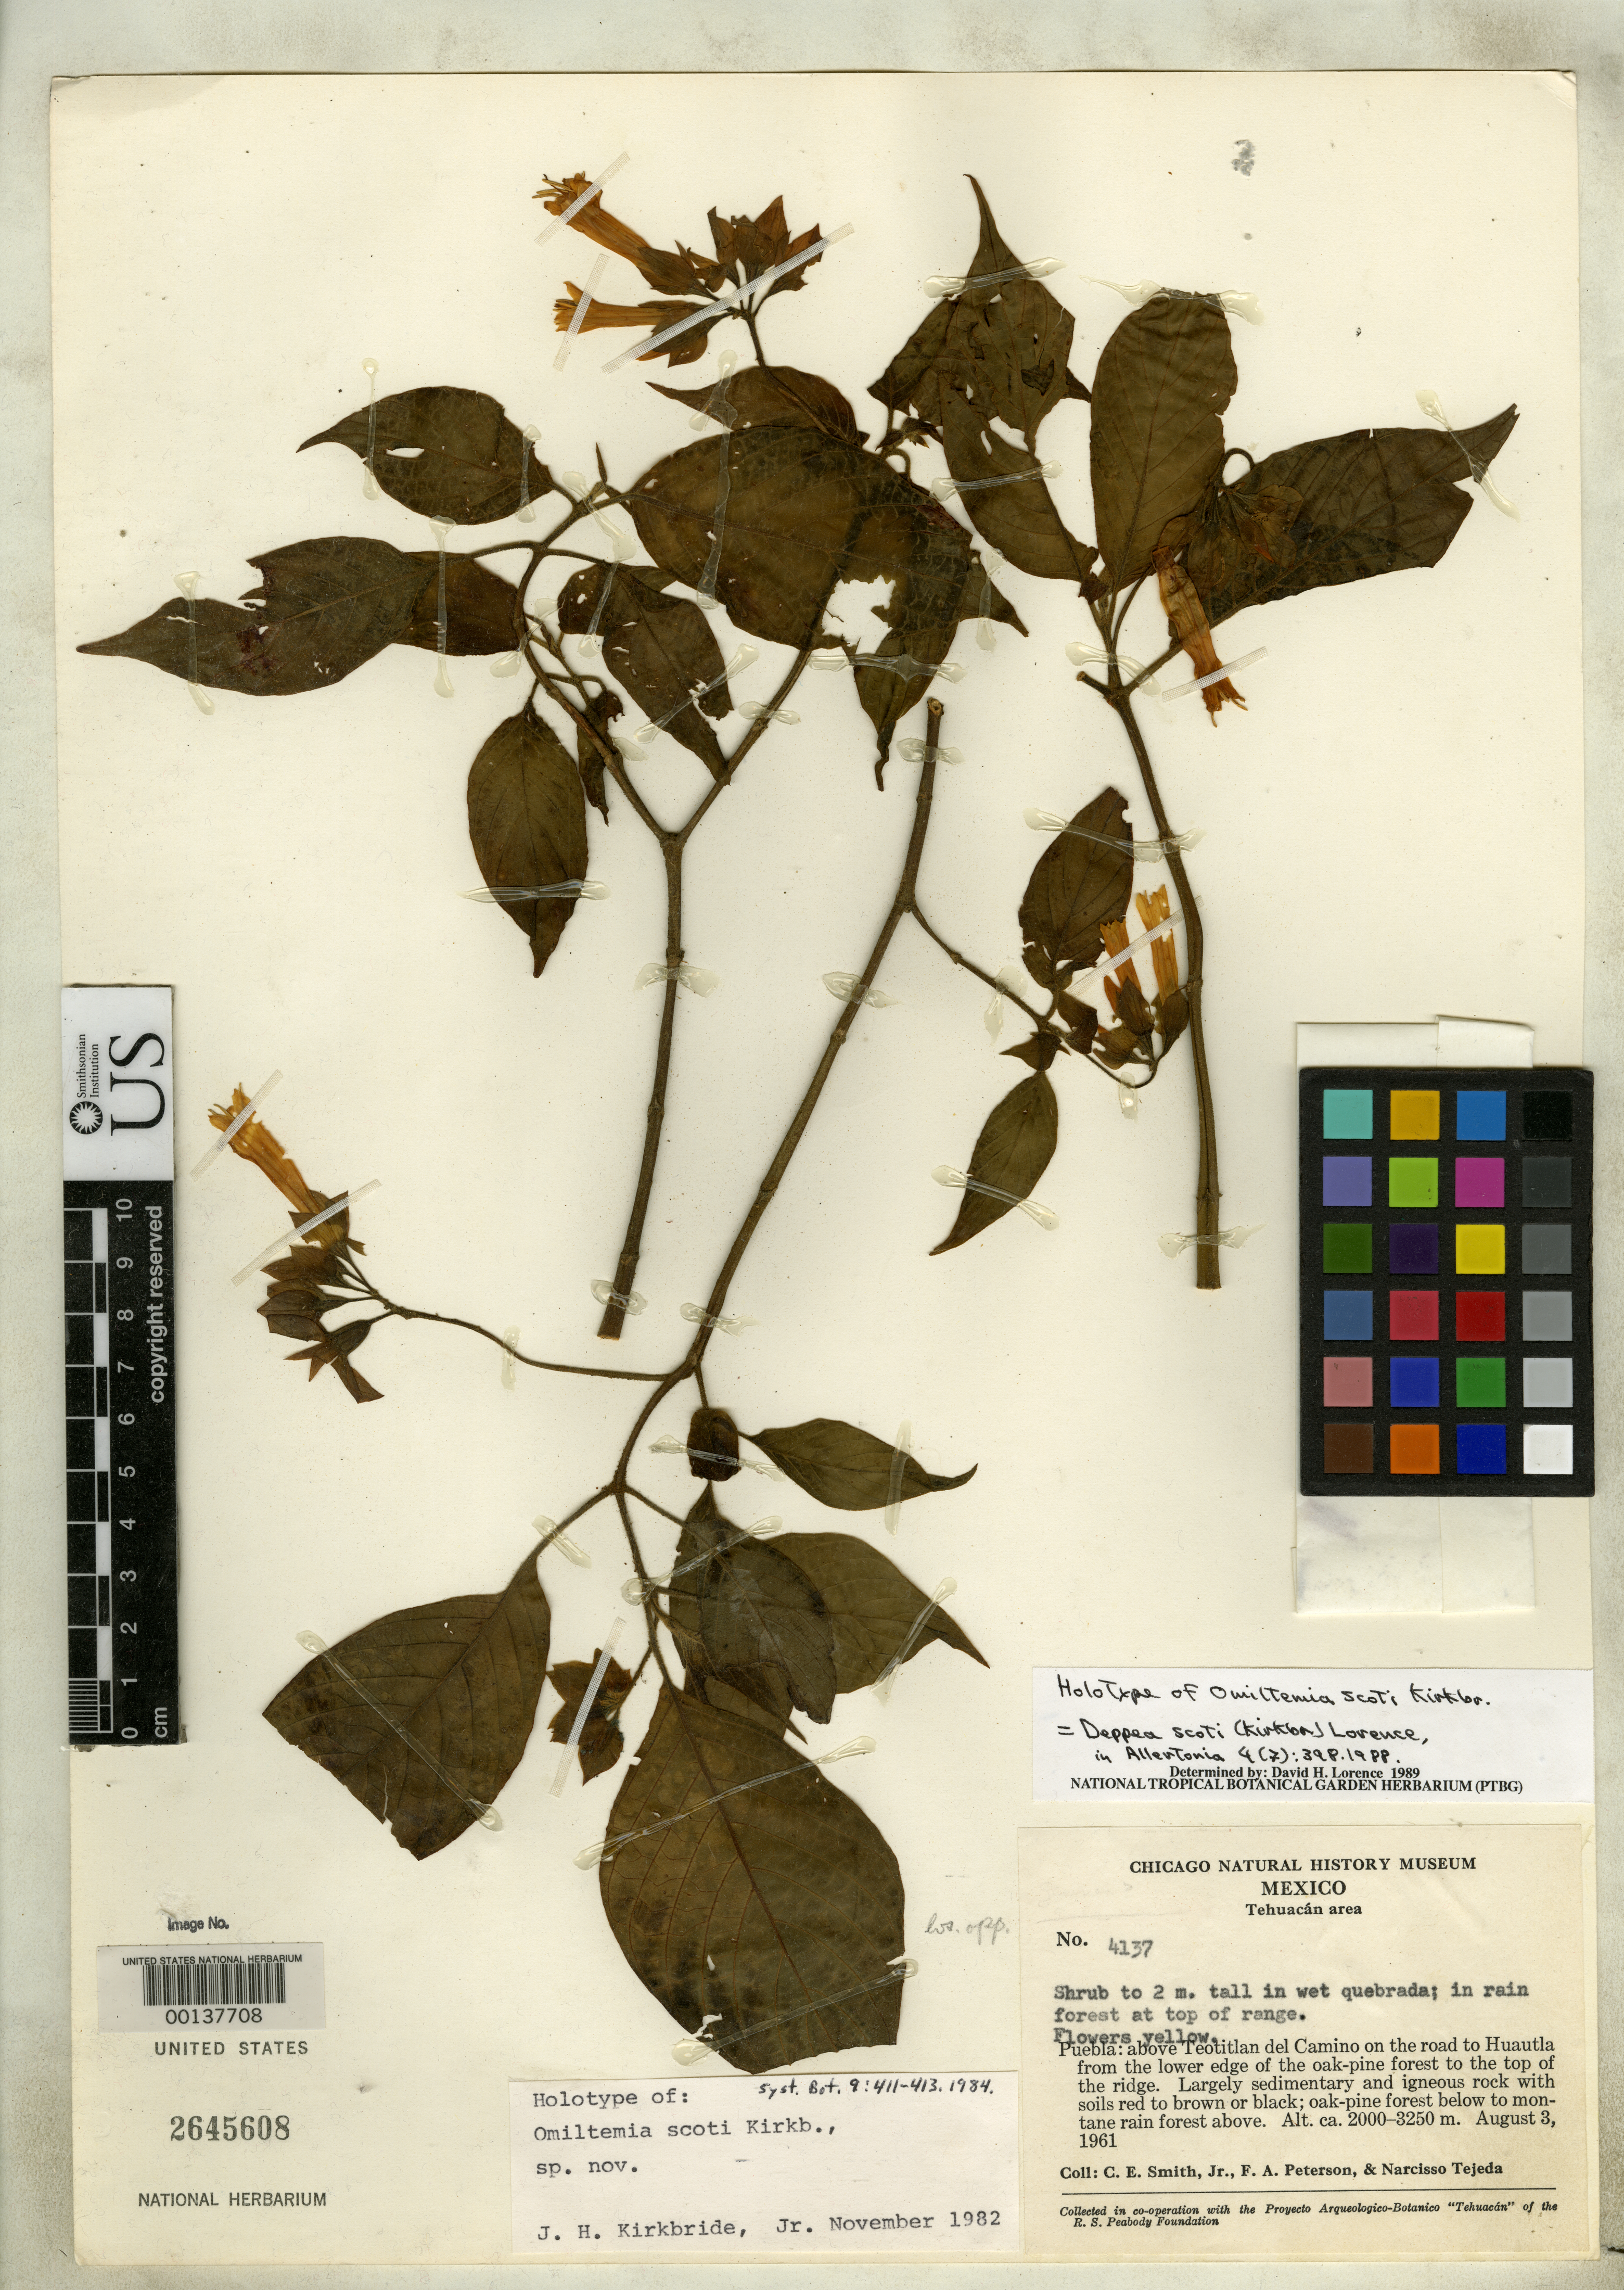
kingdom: Plantae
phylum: Tracheophyta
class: Magnoliopsida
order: Gentianales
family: Rubiaceae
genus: Omiltemia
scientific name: Omiltemia scoti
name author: J.H. Kirkbr.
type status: Holotype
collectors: C. E. Smith Jr.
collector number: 4137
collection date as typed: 03 Aug 1961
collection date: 1961-08-03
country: Mexico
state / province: Puebla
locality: Teotitlan del Camino on the road to Huautla.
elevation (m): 2000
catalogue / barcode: US 2645608